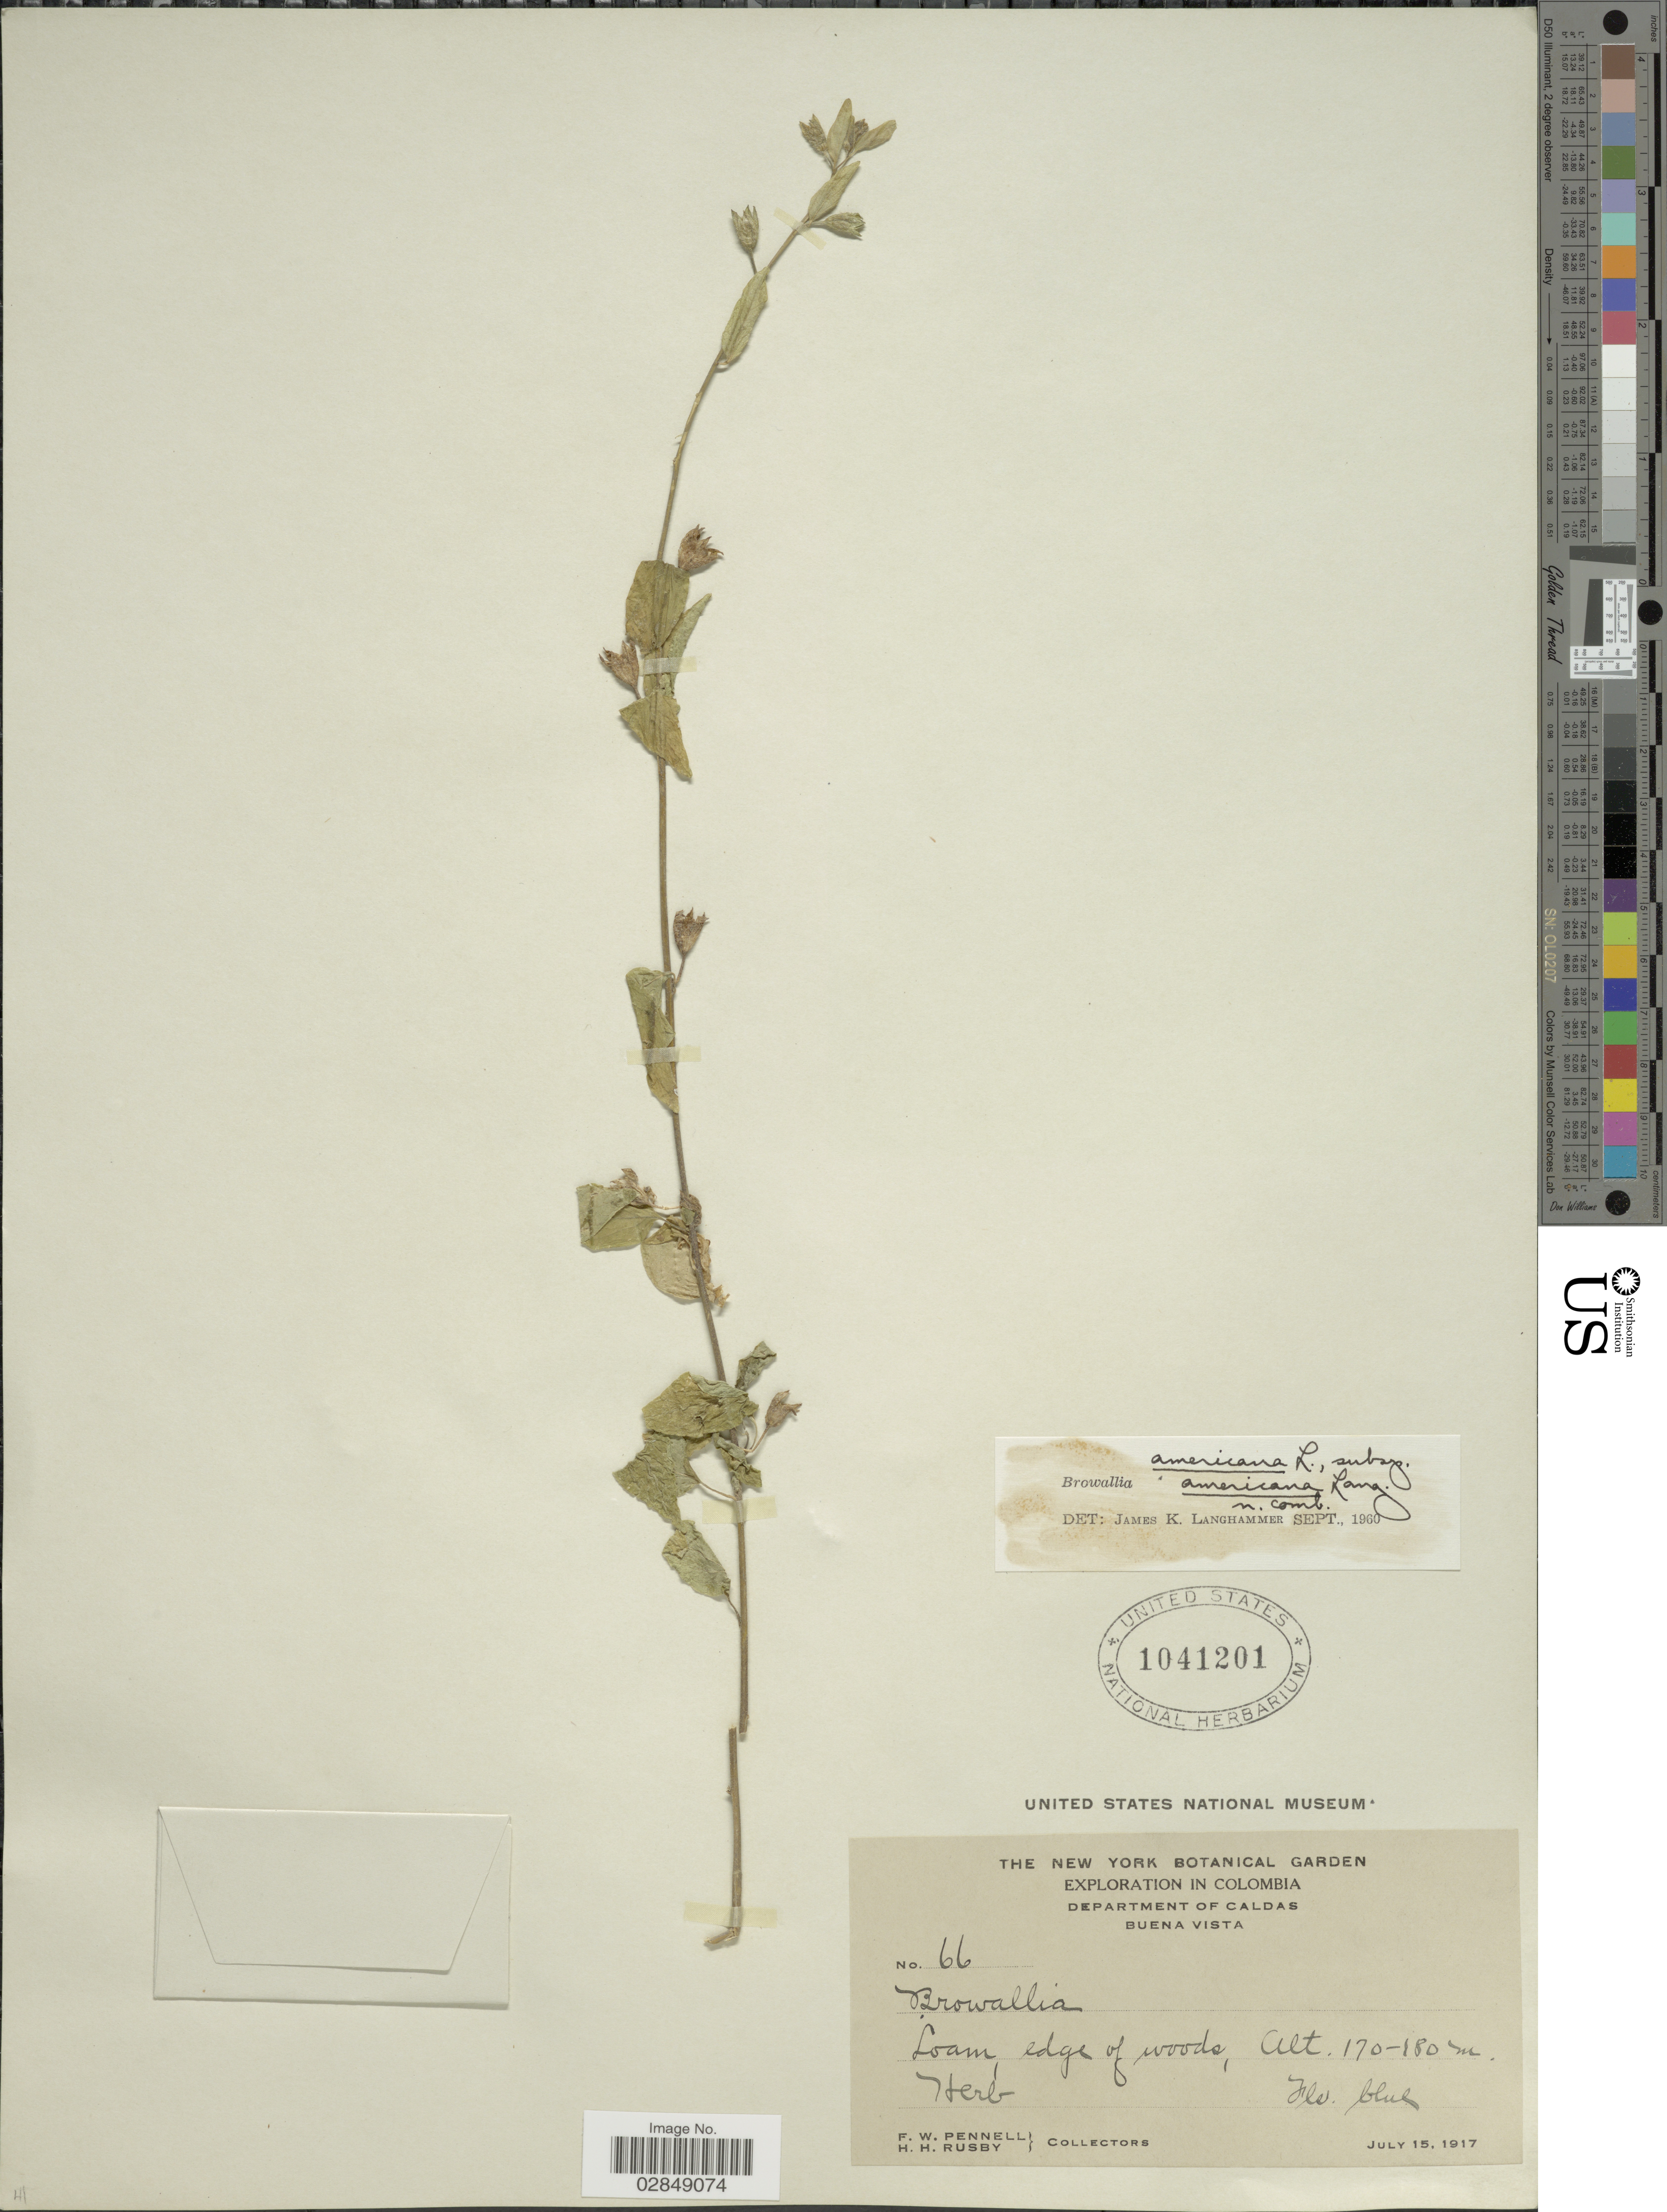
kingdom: Plantae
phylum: Tracheophyta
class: Magnoliopsida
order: Solanales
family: Solanaceae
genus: Browallia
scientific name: Browallia americana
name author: L.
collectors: F. W. Pennell & H. H. Rusby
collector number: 66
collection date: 1917-07-15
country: Colombia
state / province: Caldas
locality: Department of Caldas. Buena Vista.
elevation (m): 170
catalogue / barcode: US 1041201